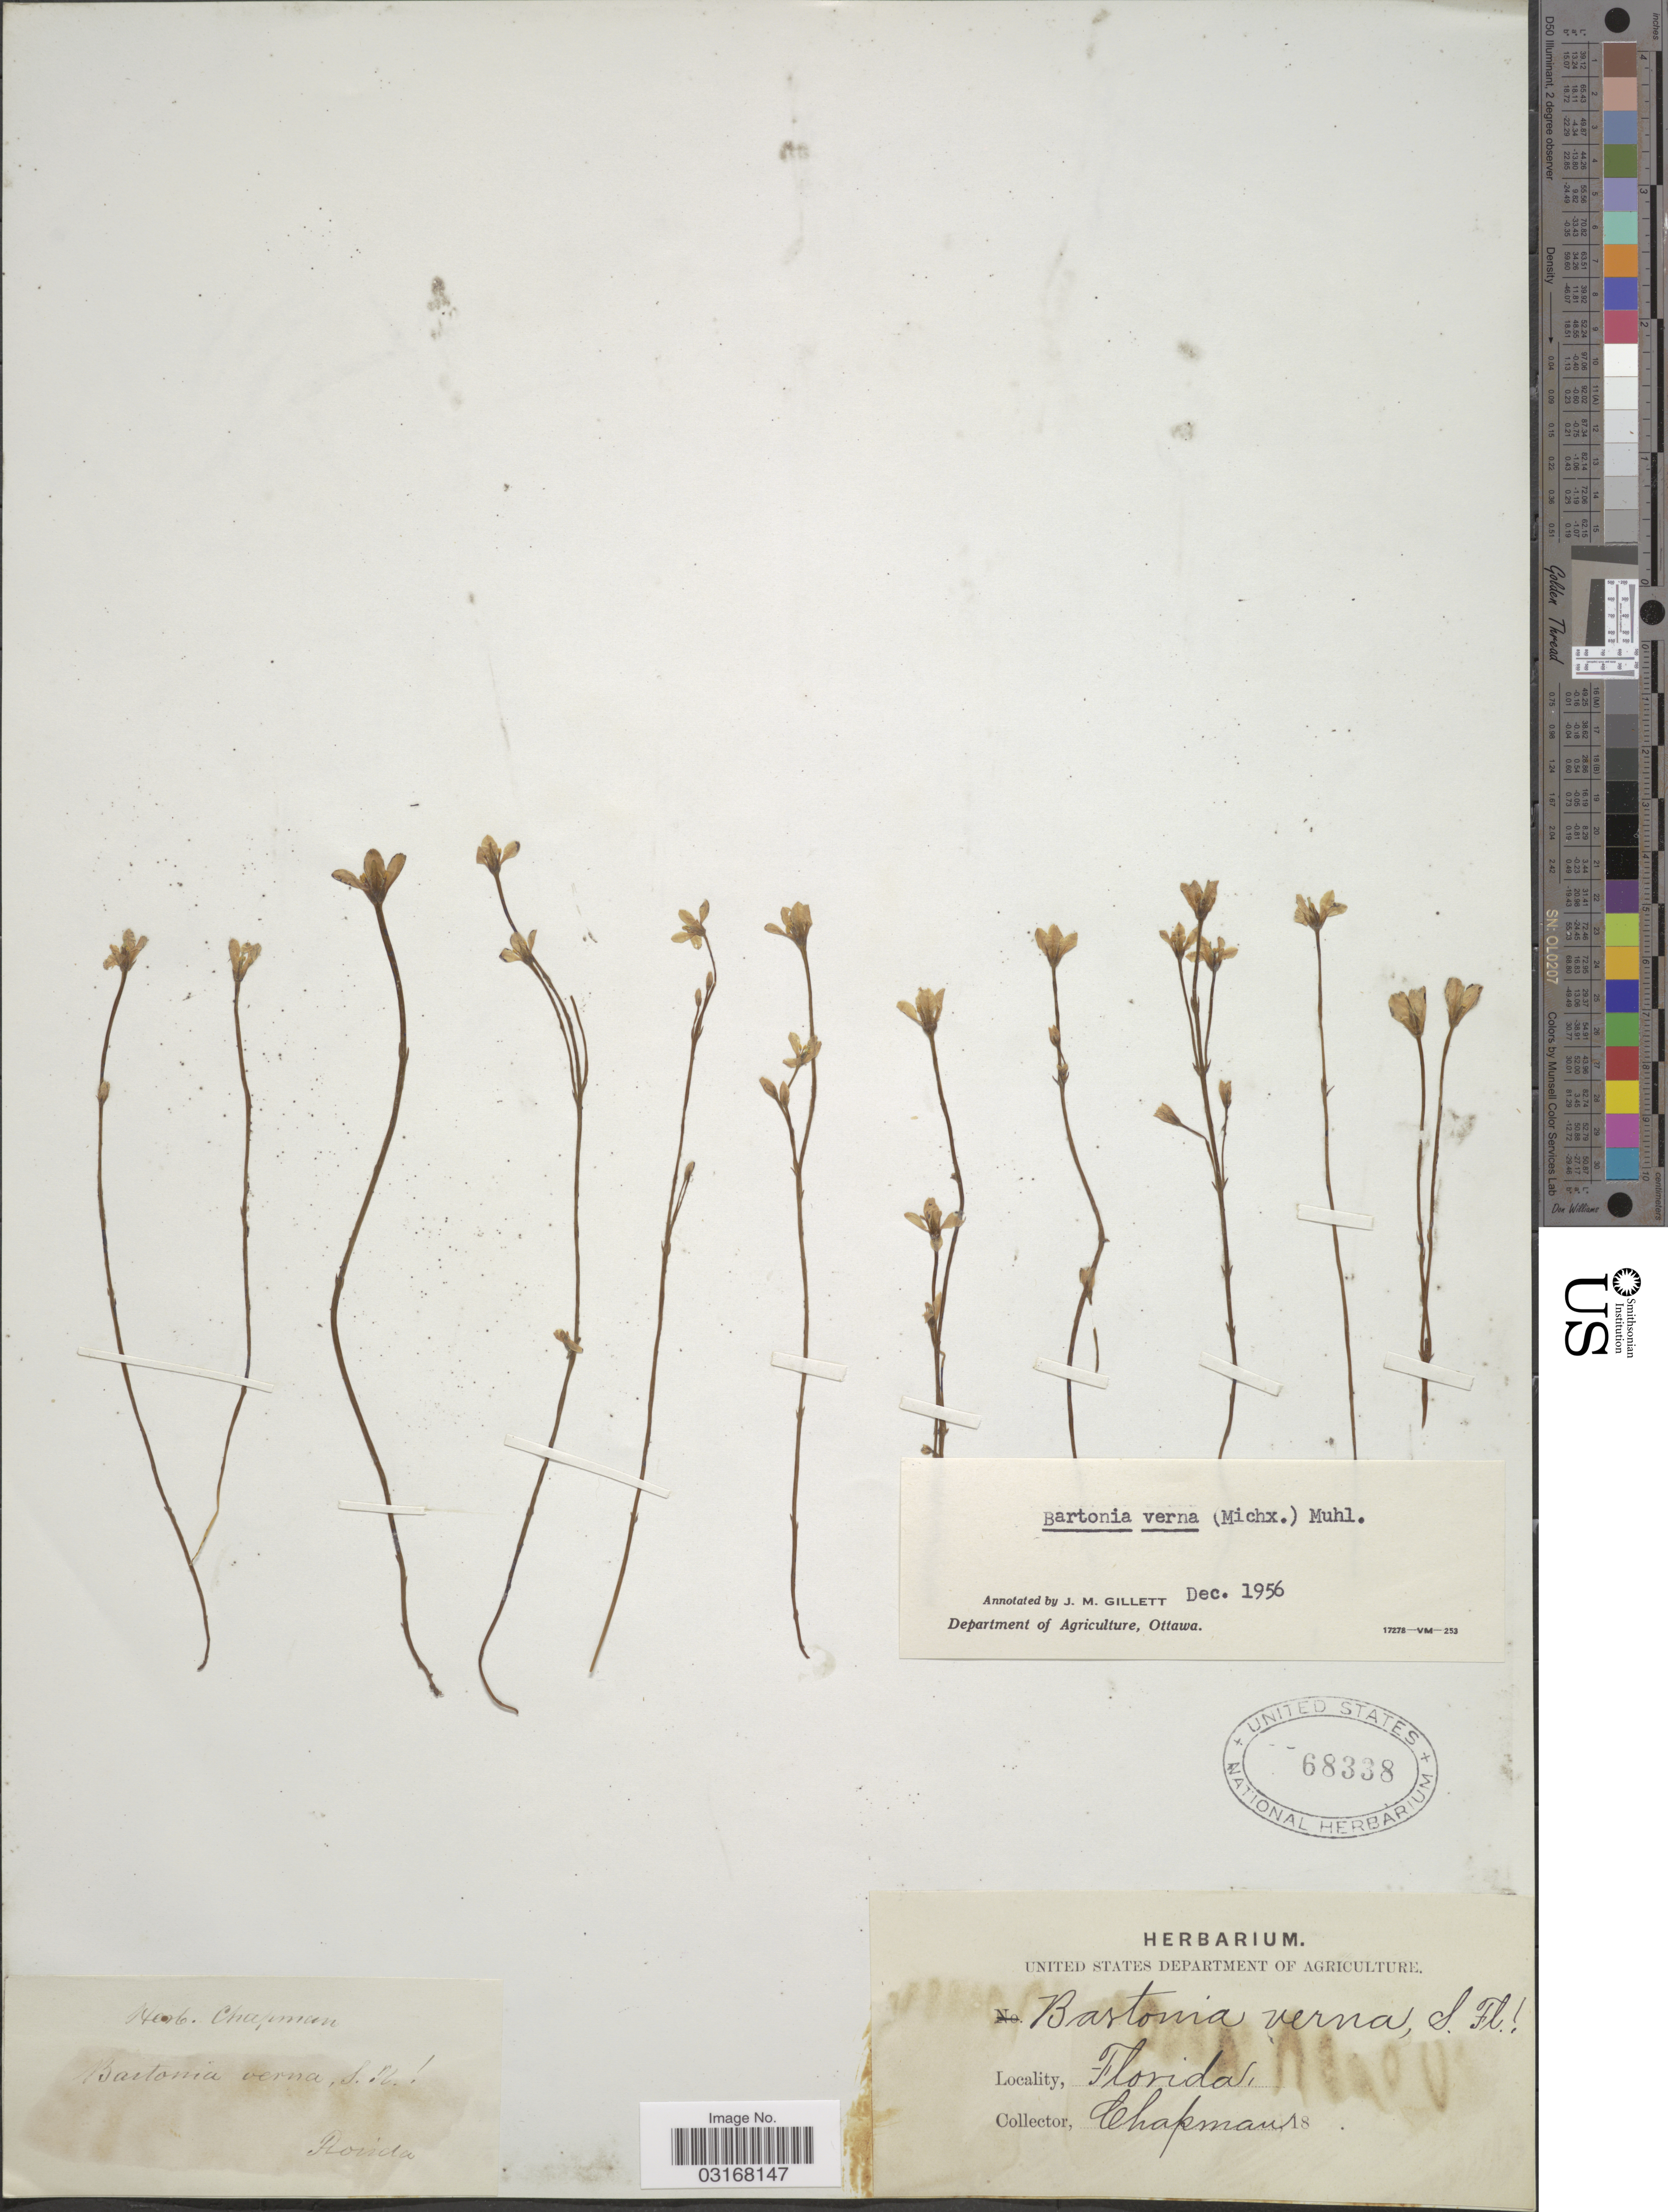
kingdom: Plantae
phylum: Tracheophyta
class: Magnoliopsida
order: Gentianales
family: Gentianaceae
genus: Bartonia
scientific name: Bartonia verna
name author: Muhl. ex A. Gray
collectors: A. Chapman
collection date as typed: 18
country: United States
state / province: Florida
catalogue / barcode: US 68338